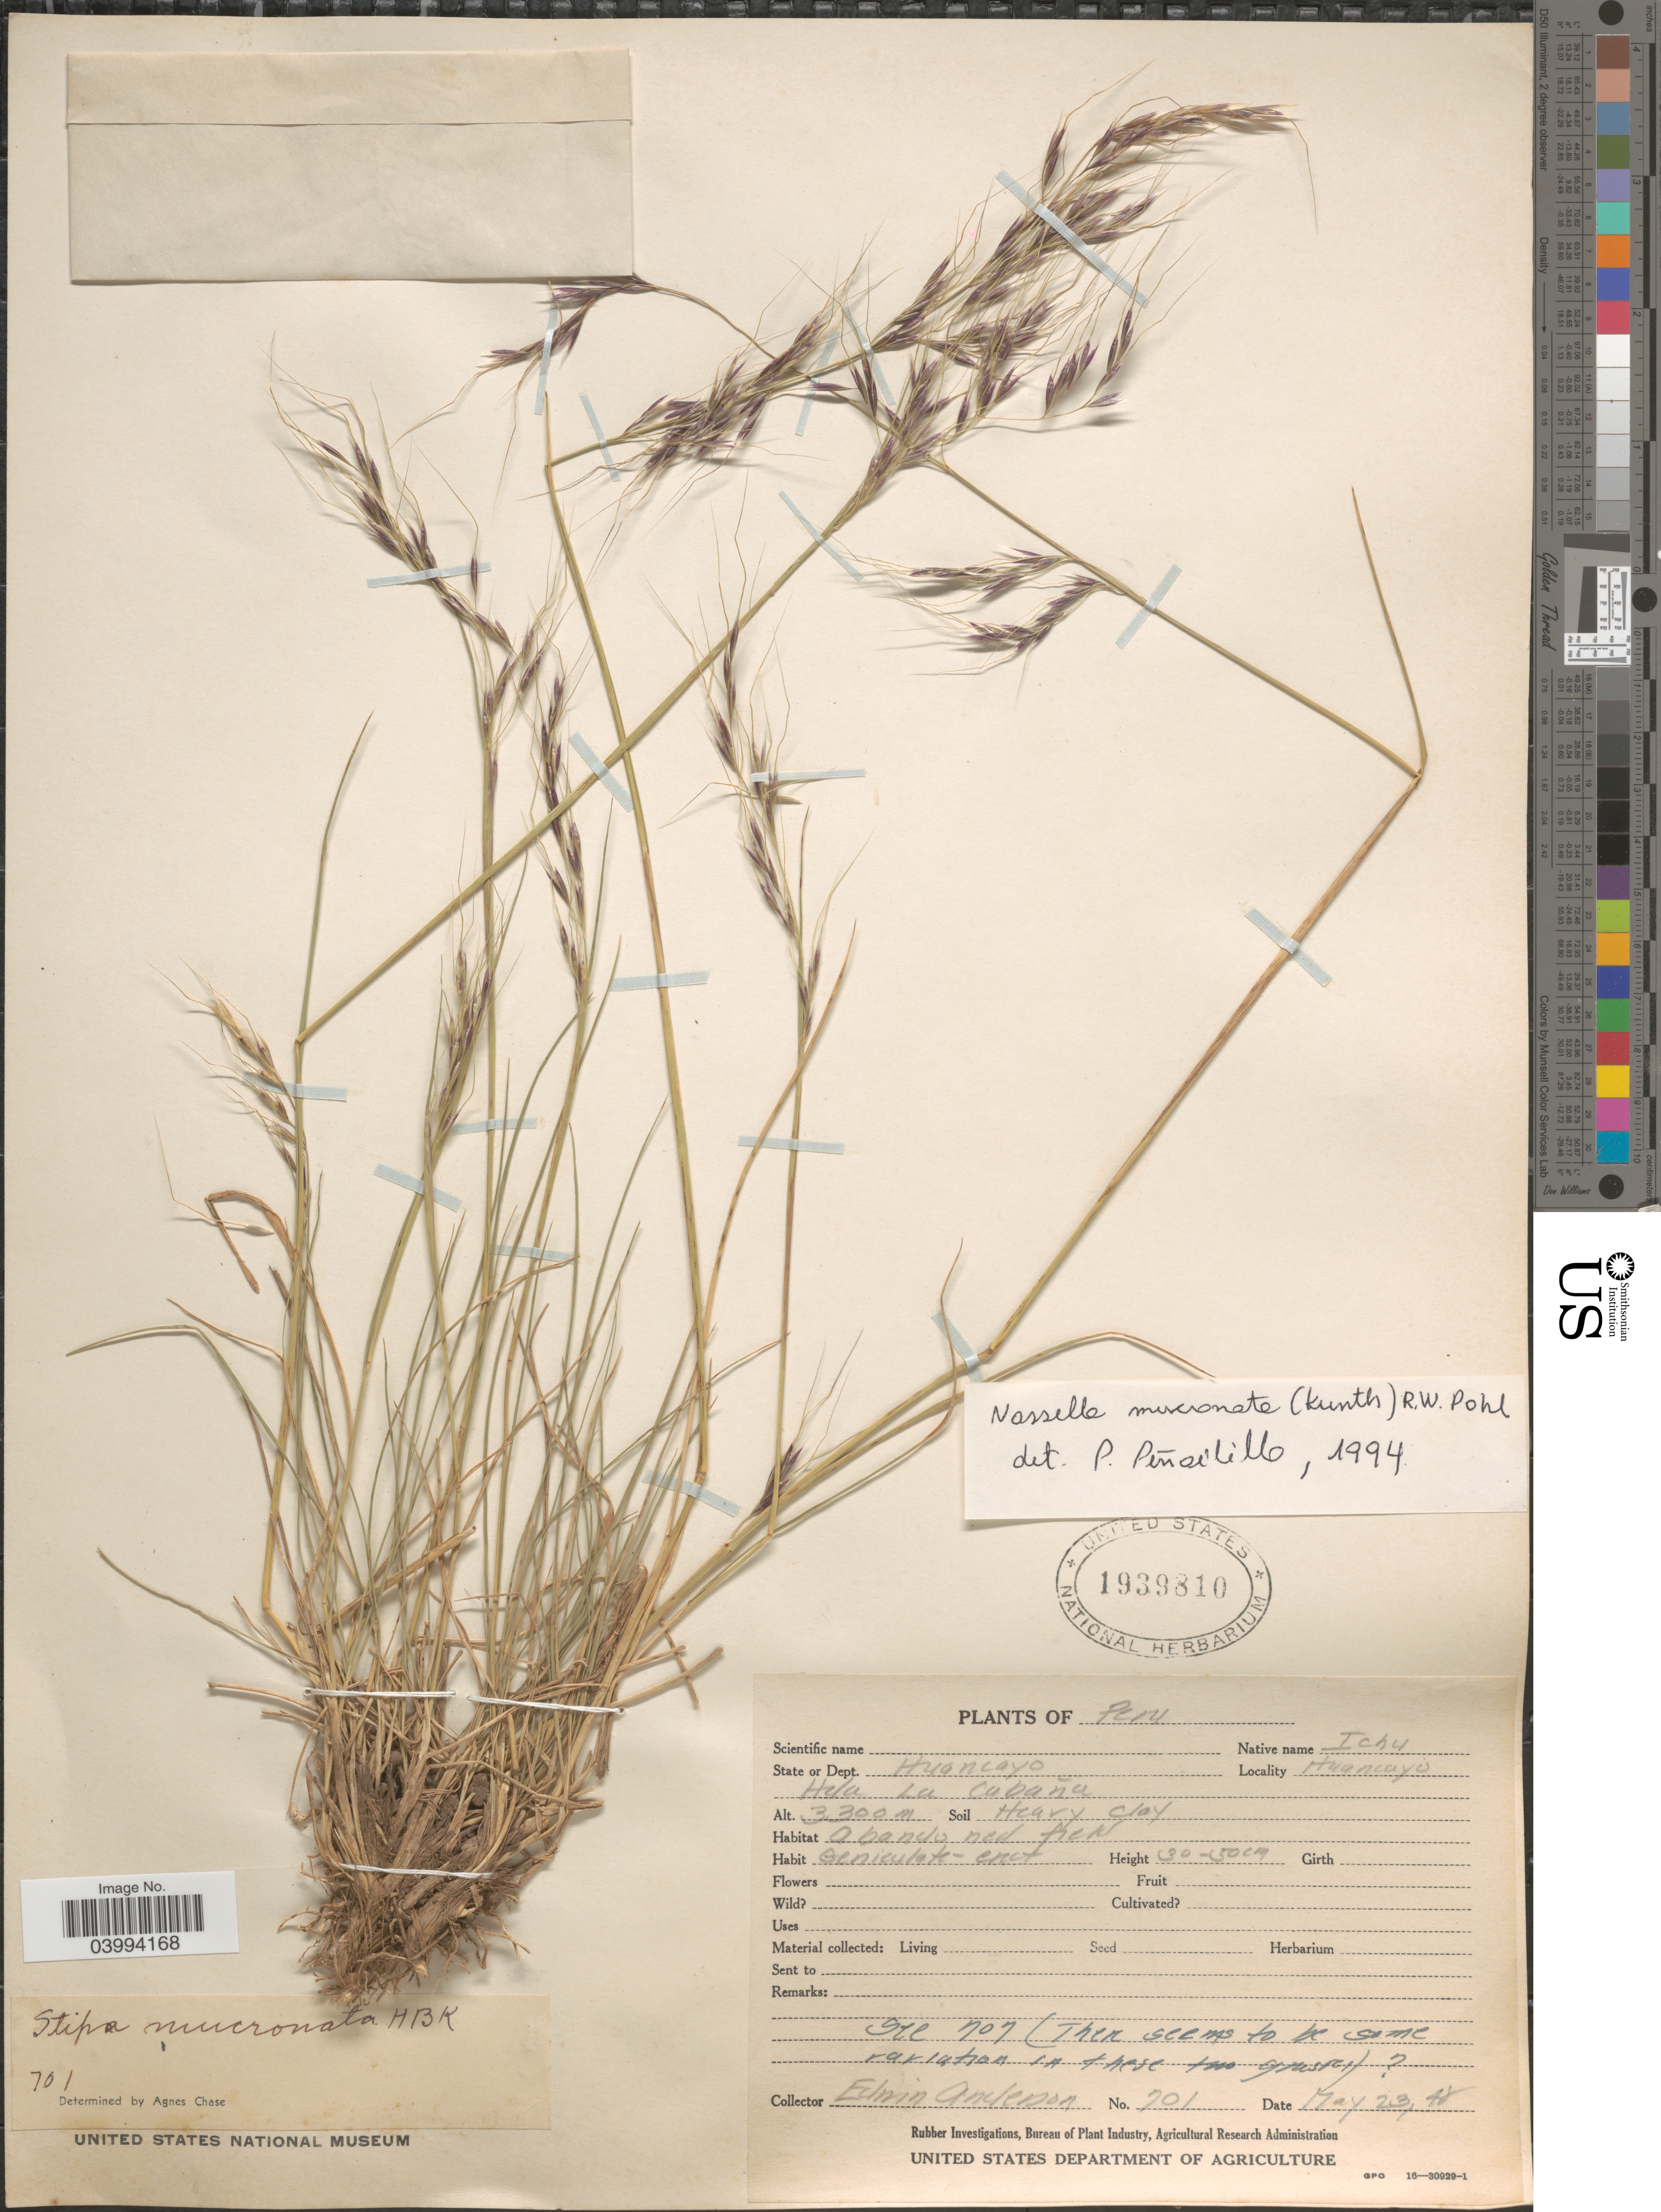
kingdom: Plantae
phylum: Tracheophyta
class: Liliopsida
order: Poales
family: Poaceae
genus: Nassella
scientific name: Nassella mucronata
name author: (Kunth) R.W. Pohl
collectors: E. Anderson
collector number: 701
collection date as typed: Transcribed d/m/y: 23/5/48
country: Peru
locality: State or Dept. Huancayo. Huancayo Hda La Cubaña.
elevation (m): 3300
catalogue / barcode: US 1939810